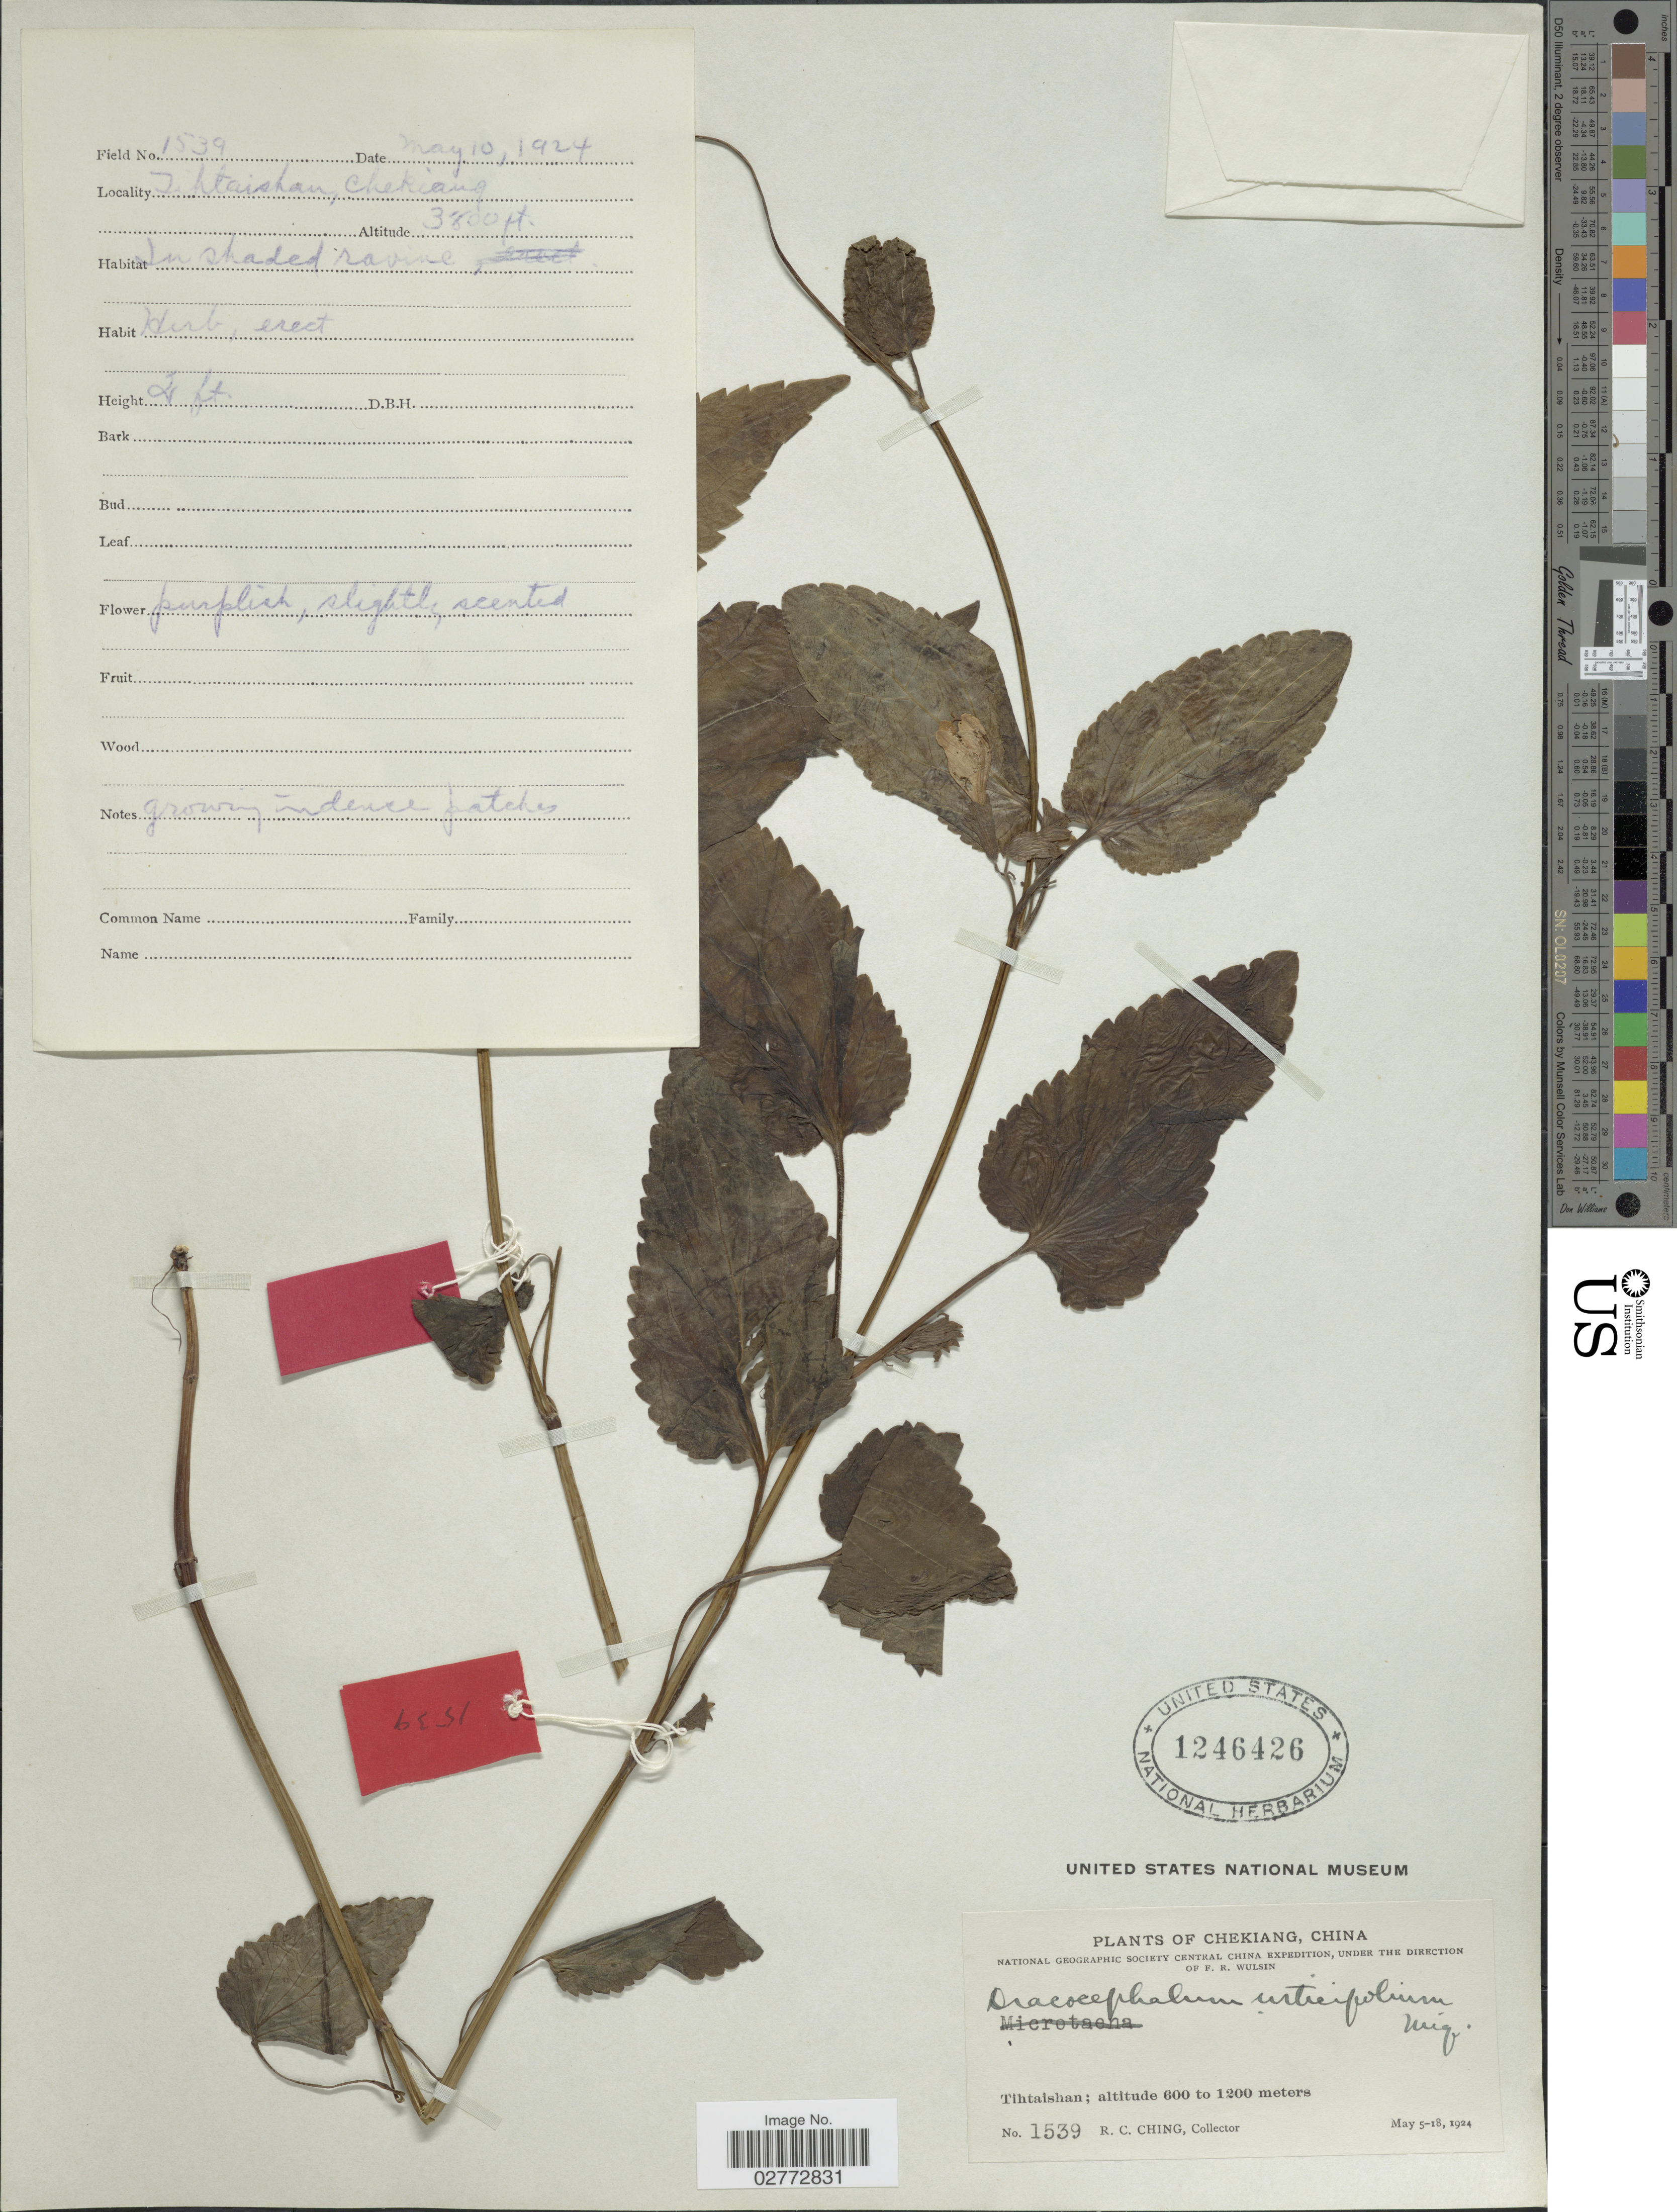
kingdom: Plantae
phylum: Tracheophyta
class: Magnoliopsida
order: Lamiales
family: Lamiaceae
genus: Dracocephalum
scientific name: Dracocephalum urticifolium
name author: Miq.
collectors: R. C. Ching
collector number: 1539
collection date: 1924-05-10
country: China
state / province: Zhejiang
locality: Chekiang. Tihtaishan.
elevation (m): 1158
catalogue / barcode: US 1246426